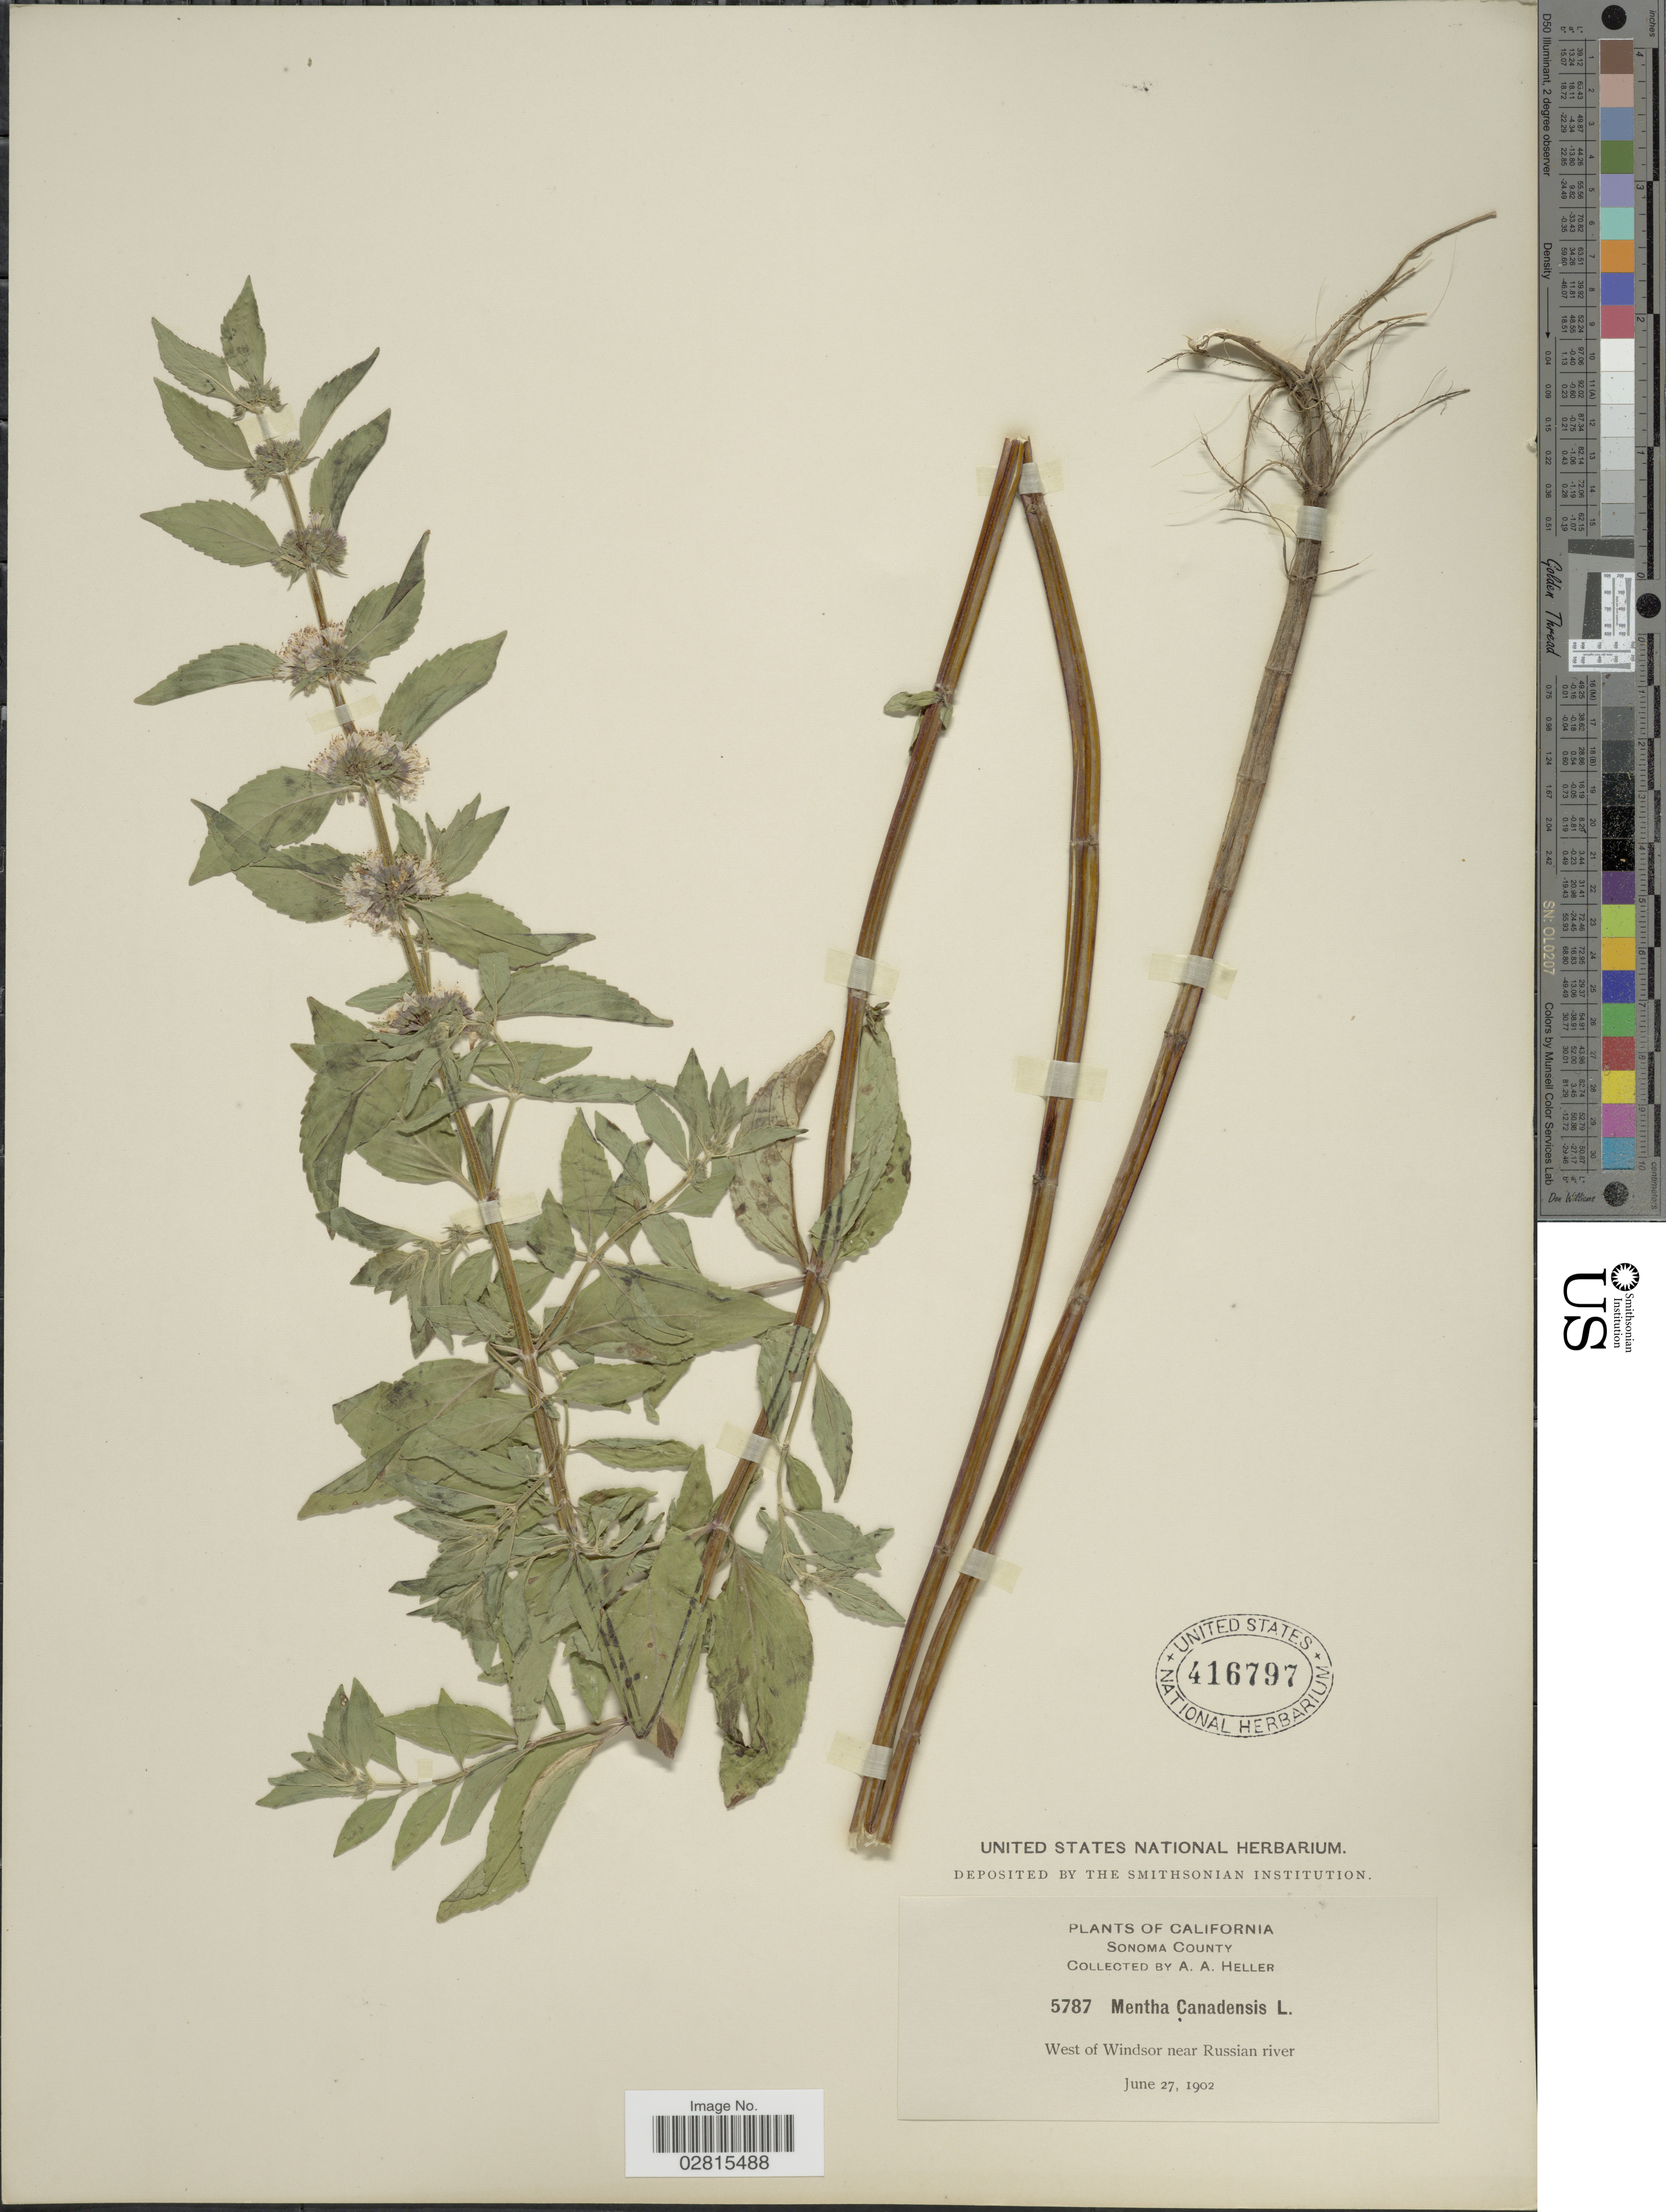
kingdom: Plantae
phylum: Tracheophyta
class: Magnoliopsida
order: Lamiales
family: Lamiaceae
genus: Mentha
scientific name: Mentha canadensis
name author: L.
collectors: A. A. Heller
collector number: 5787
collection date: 1902-06-27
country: United States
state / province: California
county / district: Sonoma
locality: Sonoma County, West of Windsor near Russian river.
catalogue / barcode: US 416797